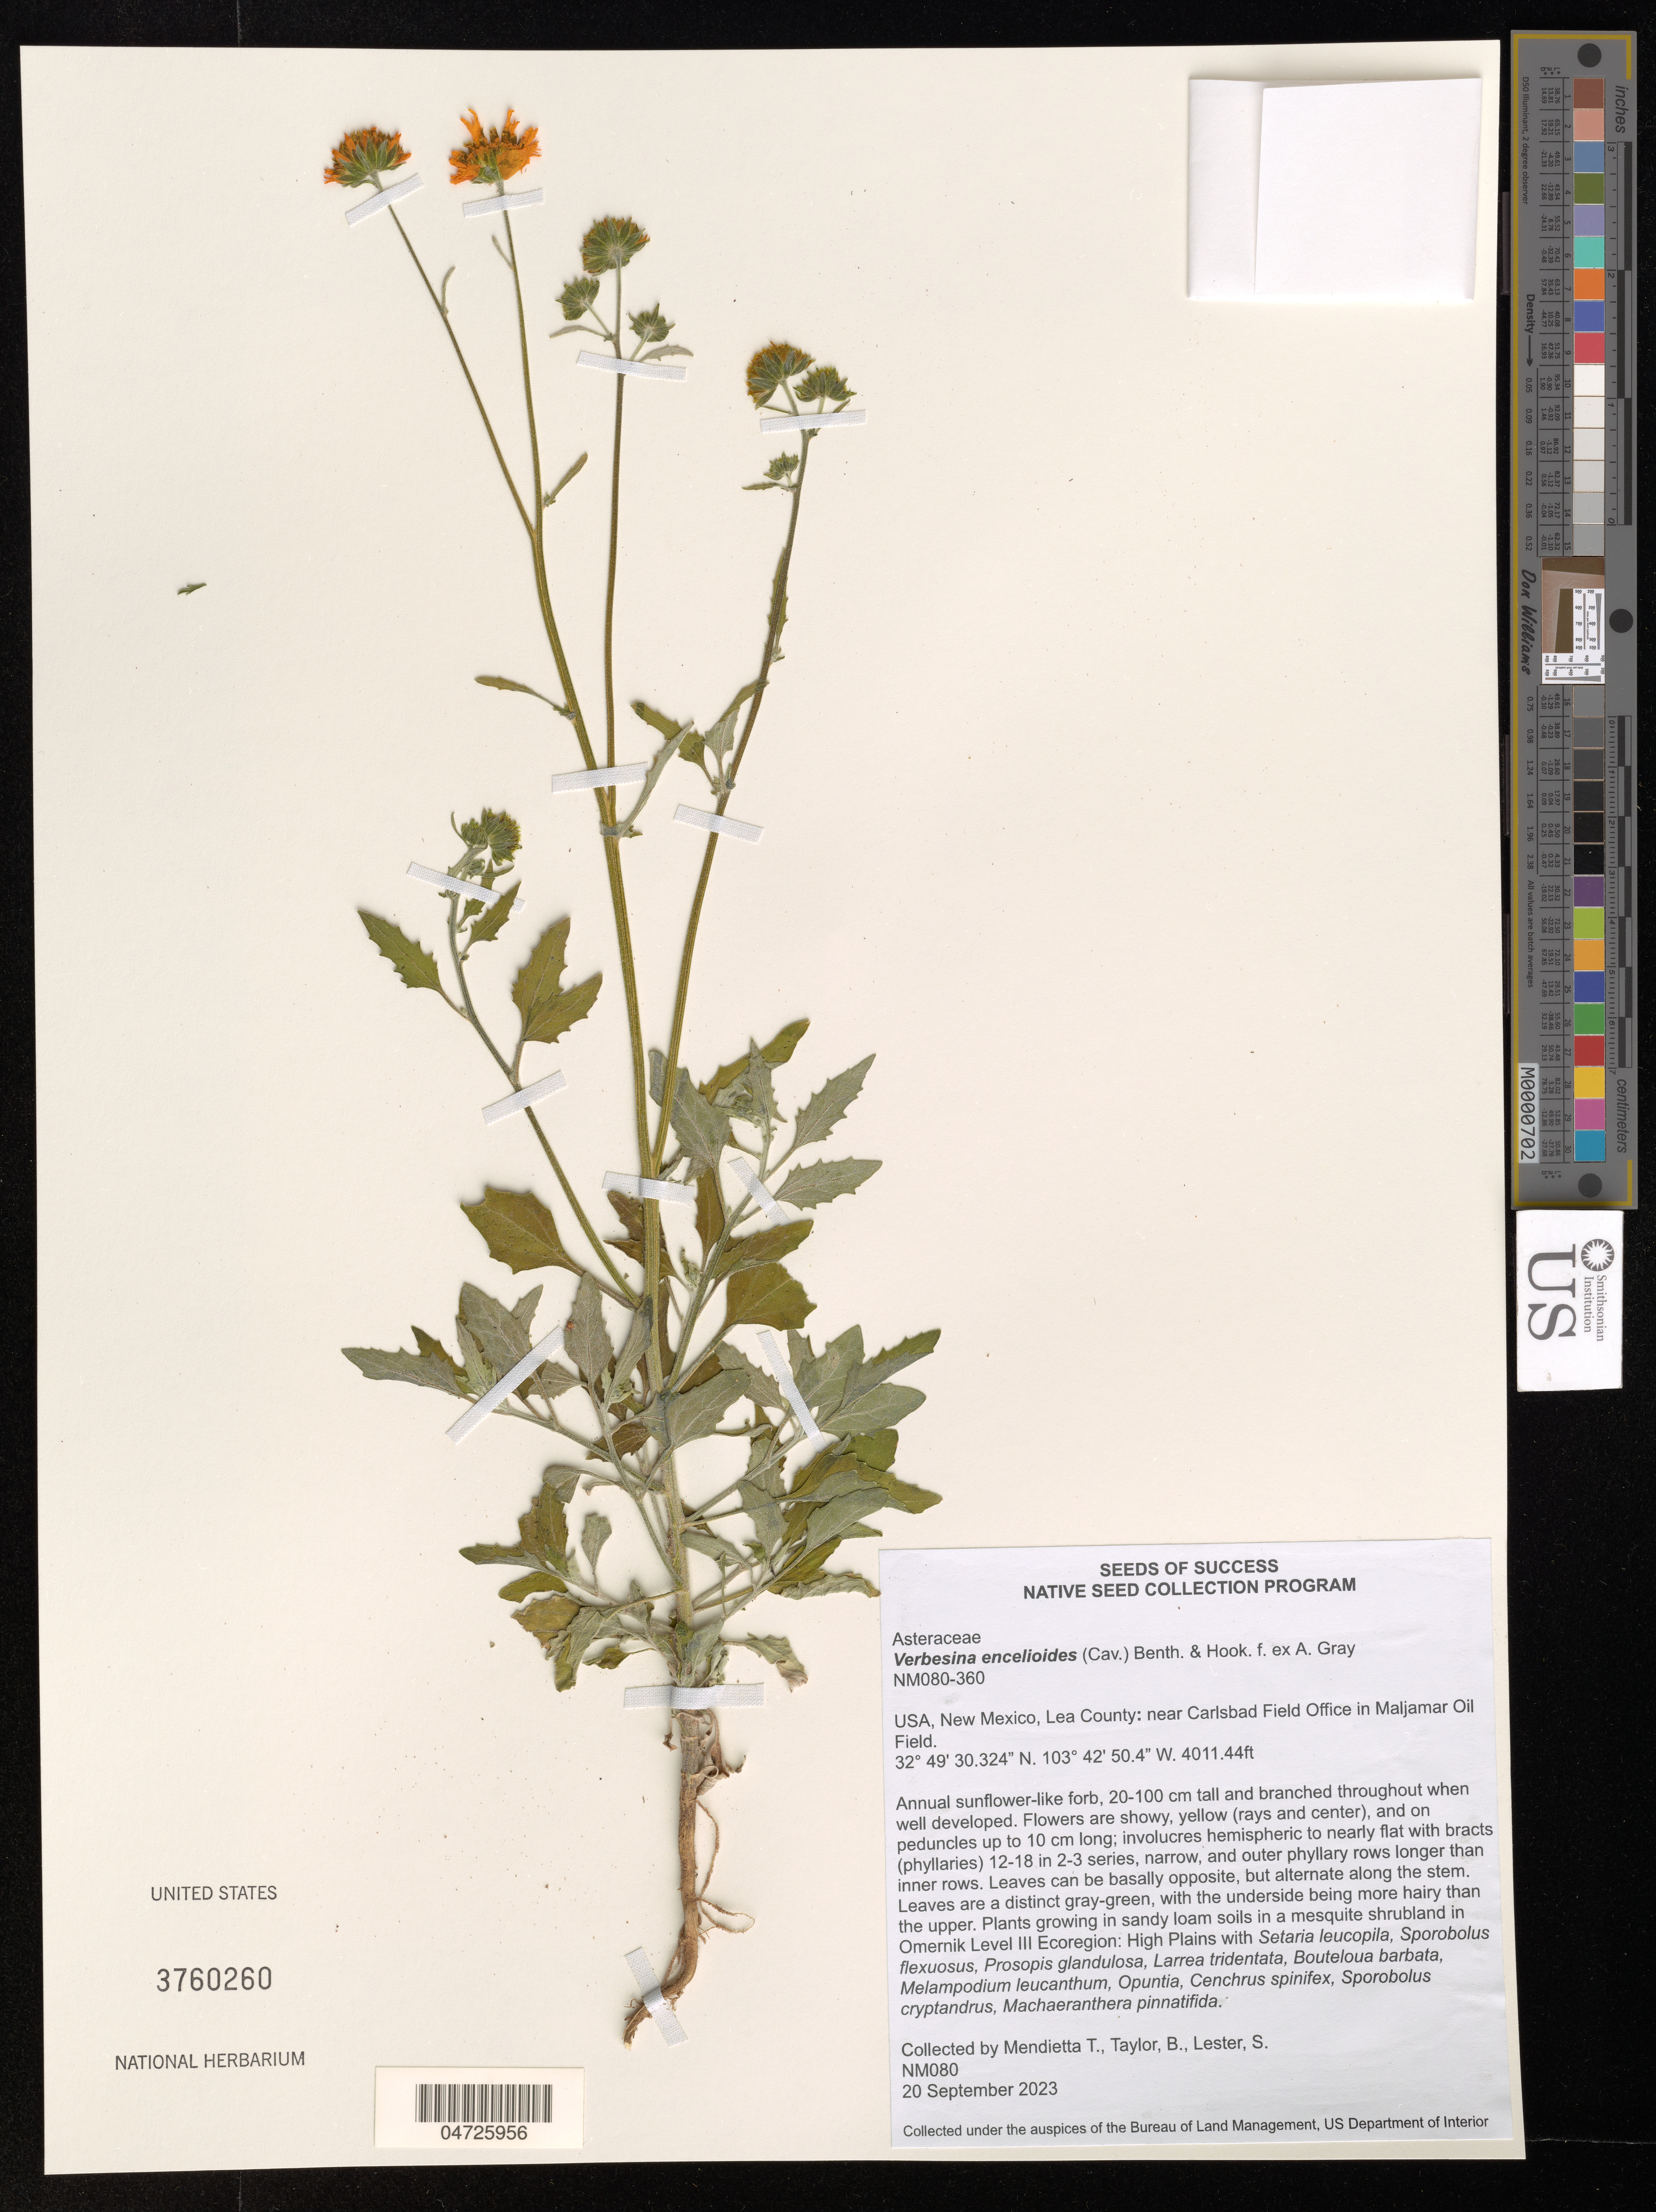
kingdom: Plantae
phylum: Tracheophyta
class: Magnoliopsida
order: Asterales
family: Asteraceae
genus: Verbesina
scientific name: Verbesina encelioides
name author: (Cav.) Benth. & Hook. ex A. Gray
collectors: T. Mendietta & B. Taylor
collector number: NM080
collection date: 2023-09-20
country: United States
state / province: New Mexico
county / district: Lea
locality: Lea County: near Carlsbad Field Office in Maljamar Oil Field.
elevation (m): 1222.69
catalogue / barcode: US 3760260